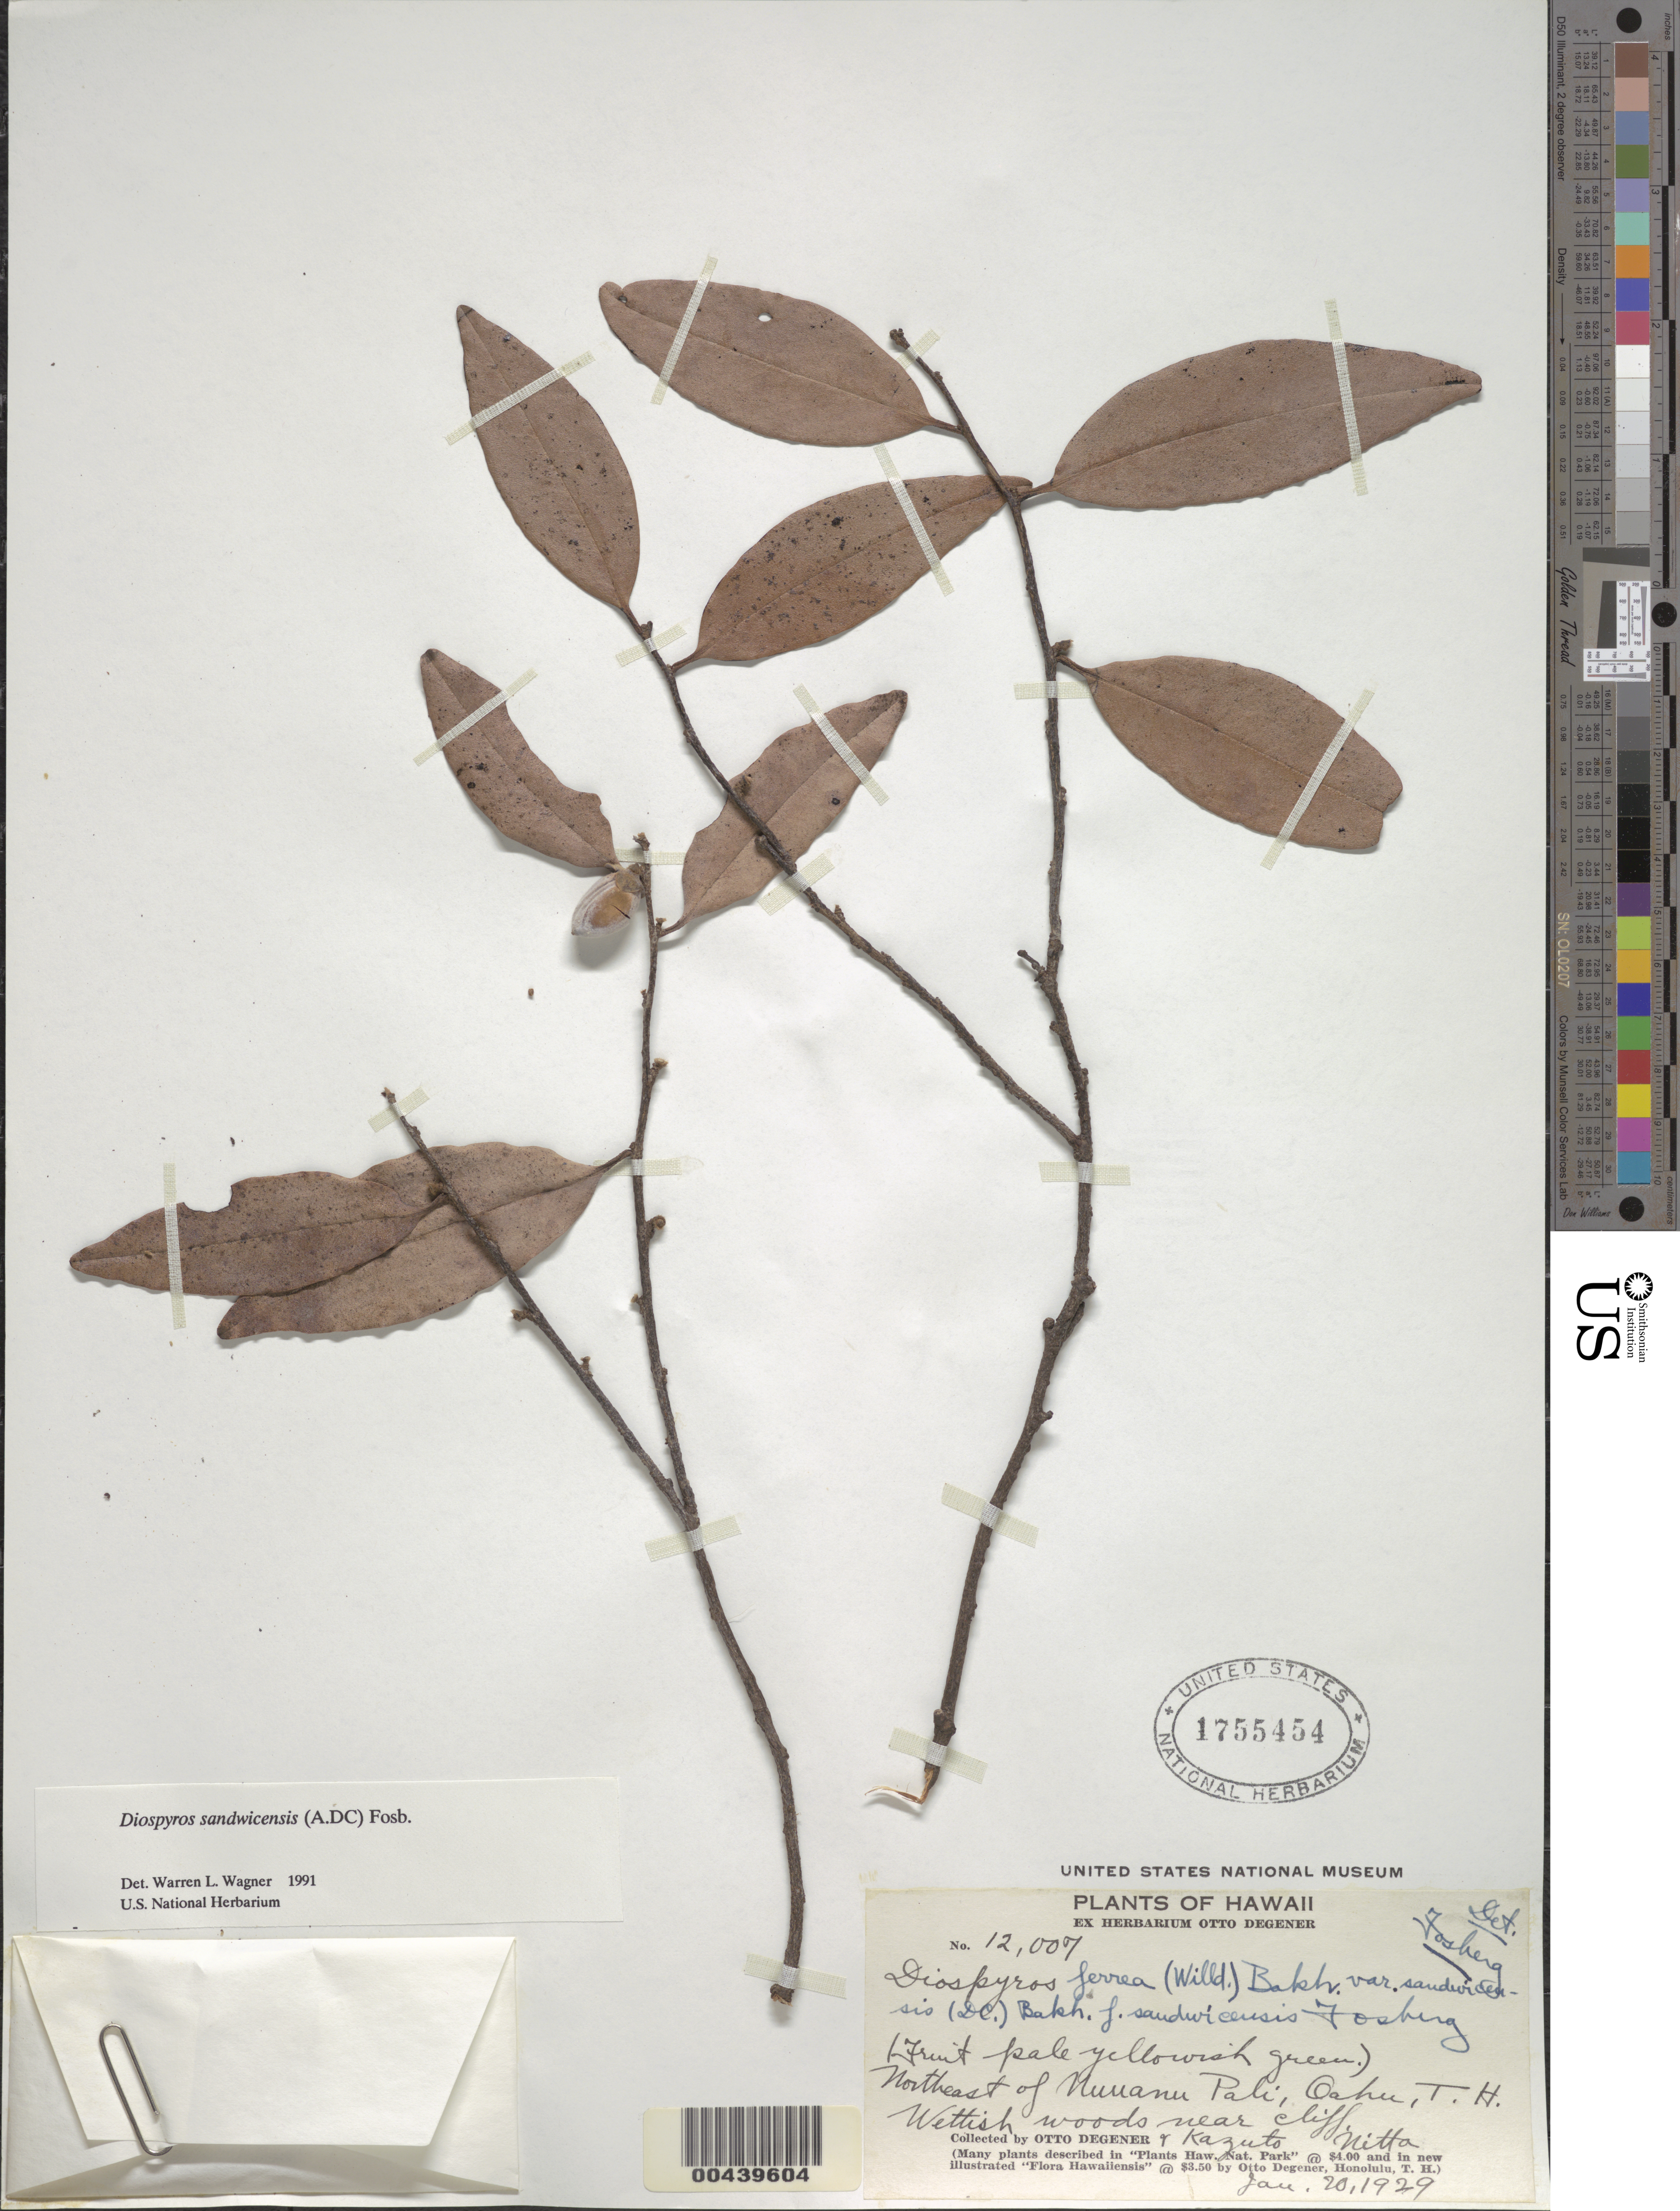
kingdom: Plantae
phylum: Tracheophyta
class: Magnoliopsida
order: Ericales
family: Ebenaceae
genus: Diospyros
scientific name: Diospyros sandwicensis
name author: (A. DC.) Fosberg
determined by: Wagner, W. L., (BOT), Smithsonian Institution - National Museum of Natural History (UNITED STATES)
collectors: O. Degener & K. Nitta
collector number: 12007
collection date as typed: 20 Jan 1929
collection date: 1929-01-20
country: United States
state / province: Hawaii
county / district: Honolulu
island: Oahu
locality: NE of Nuuanu Pali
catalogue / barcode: US 1755454